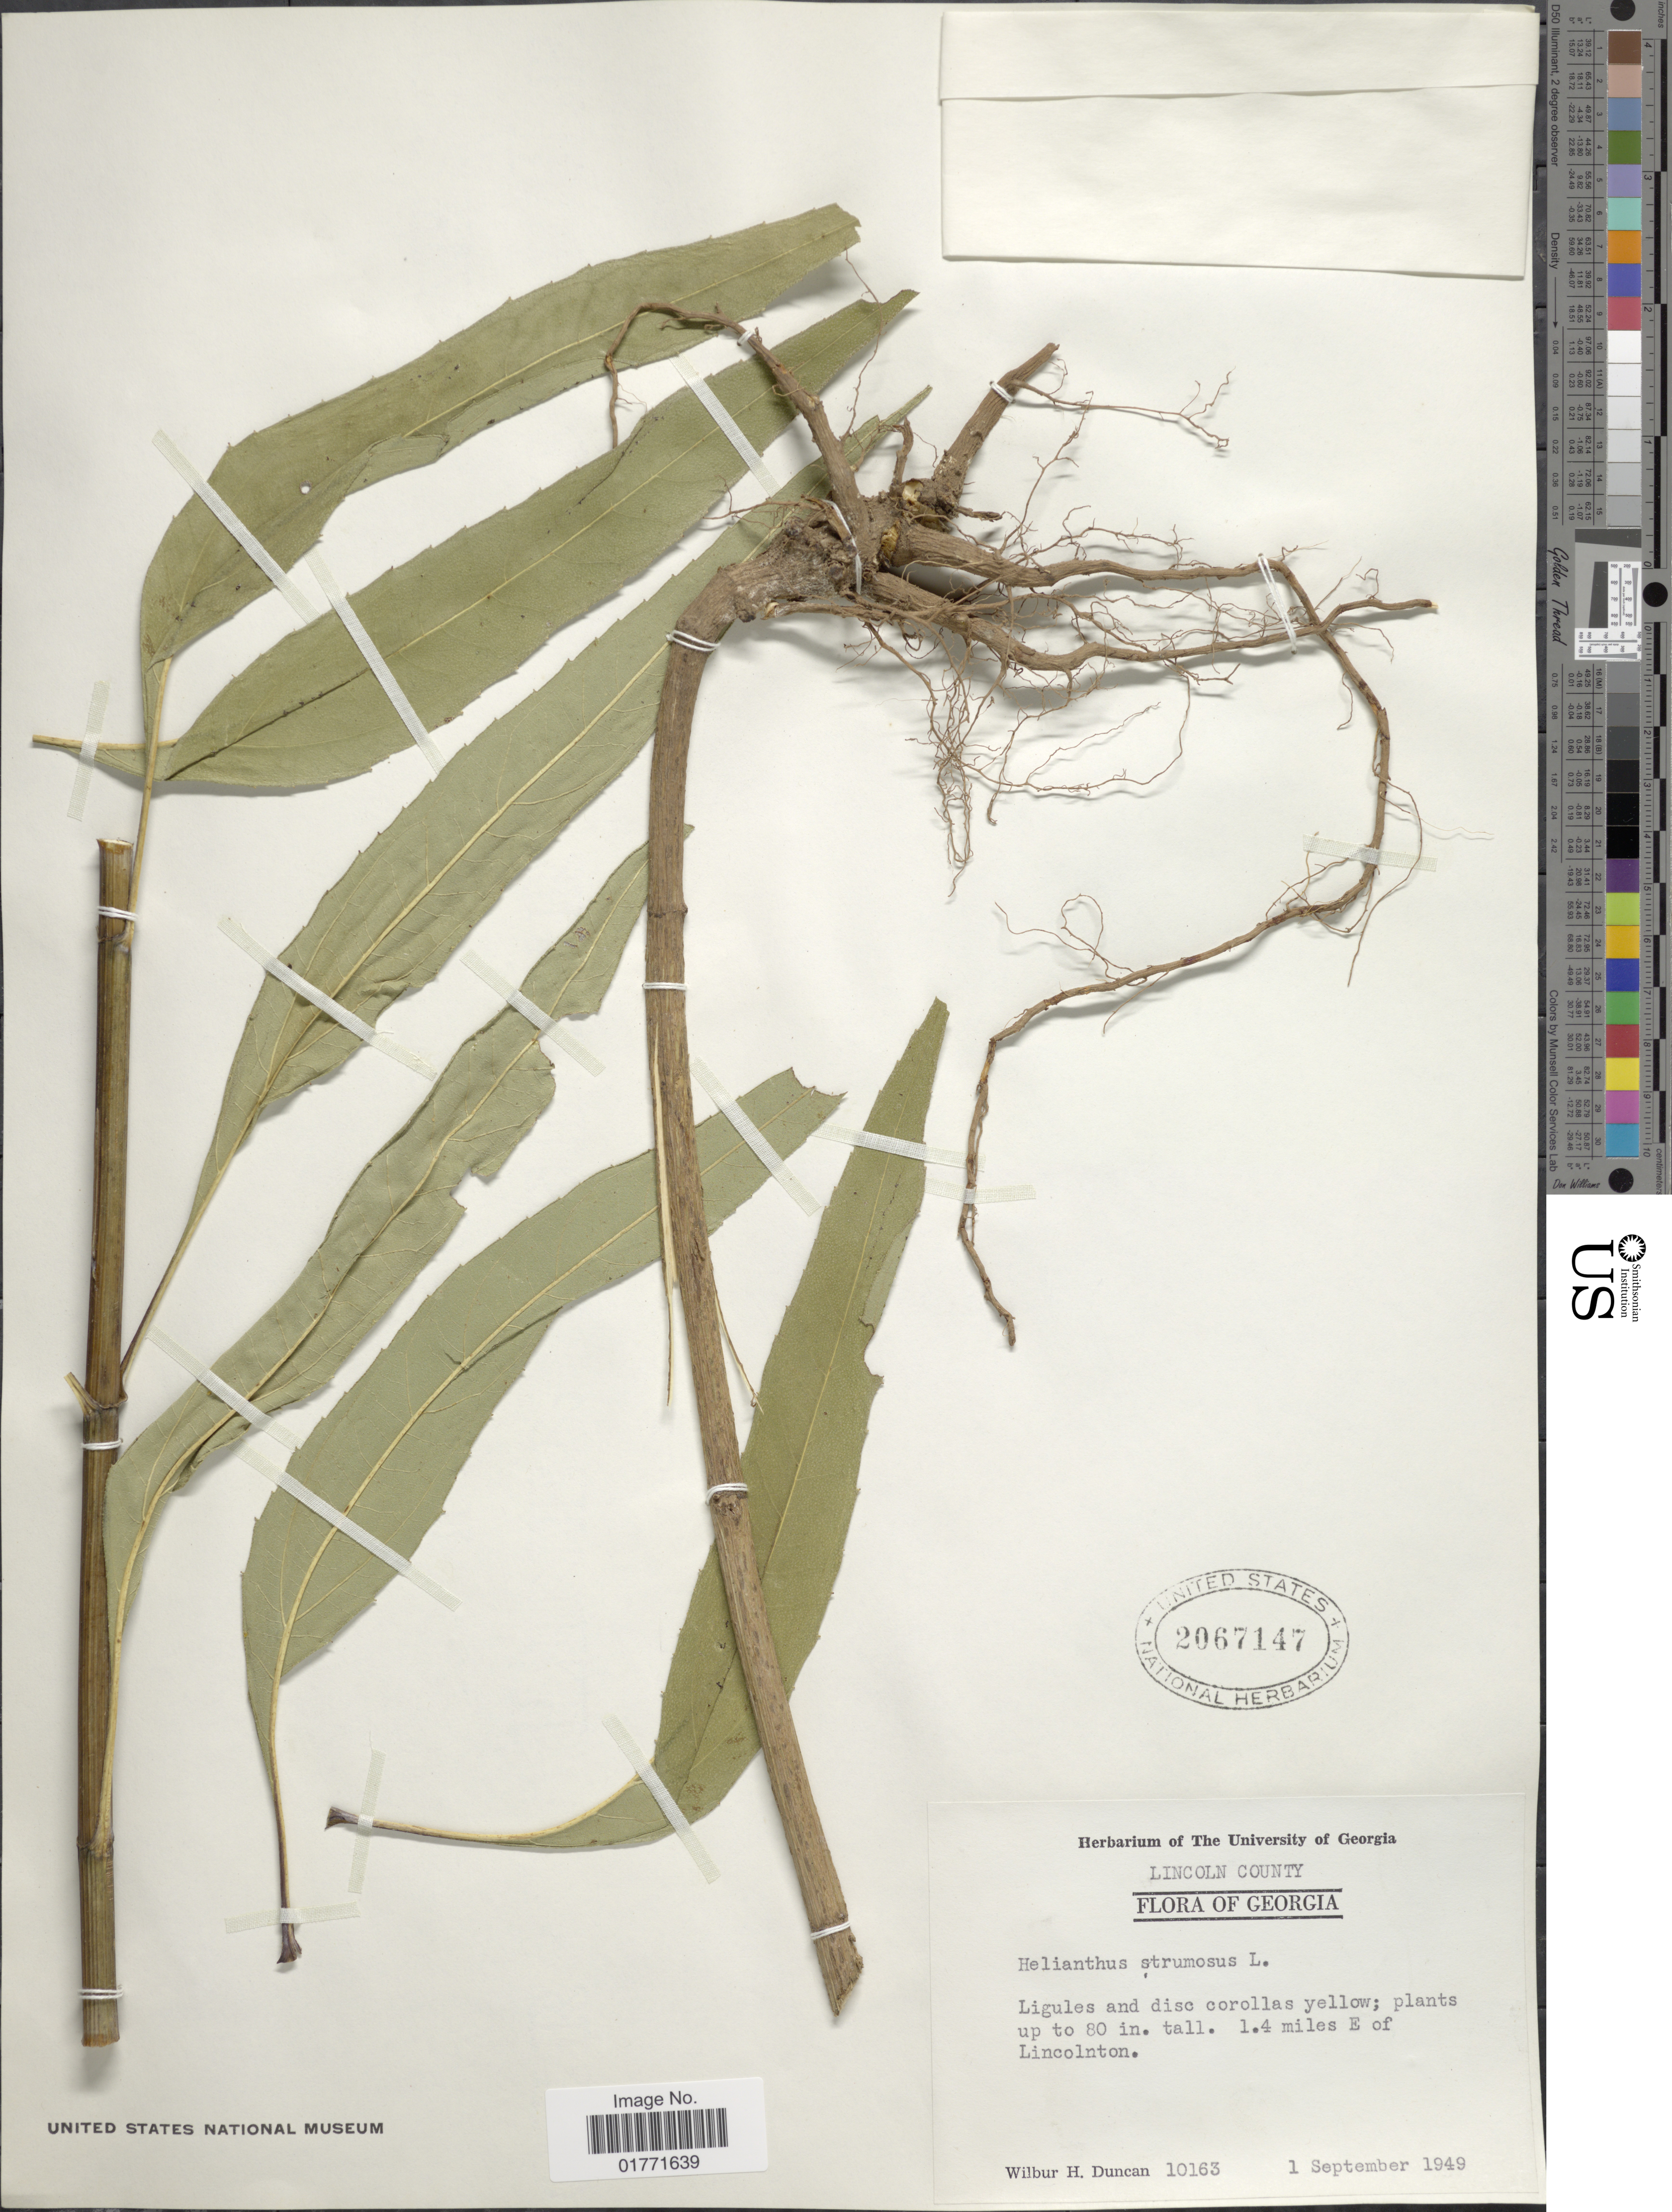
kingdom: Plantae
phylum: Tracheophyta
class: Magnoliopsida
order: Asterales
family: Asteraceae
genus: Helianthus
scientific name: Helianthus strumosus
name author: L.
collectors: W. H. Duncan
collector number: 10163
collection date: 1949-09-01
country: United States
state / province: Georgia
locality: Georgia. 1.4 miles E of Lincolnton.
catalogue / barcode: US 2067147